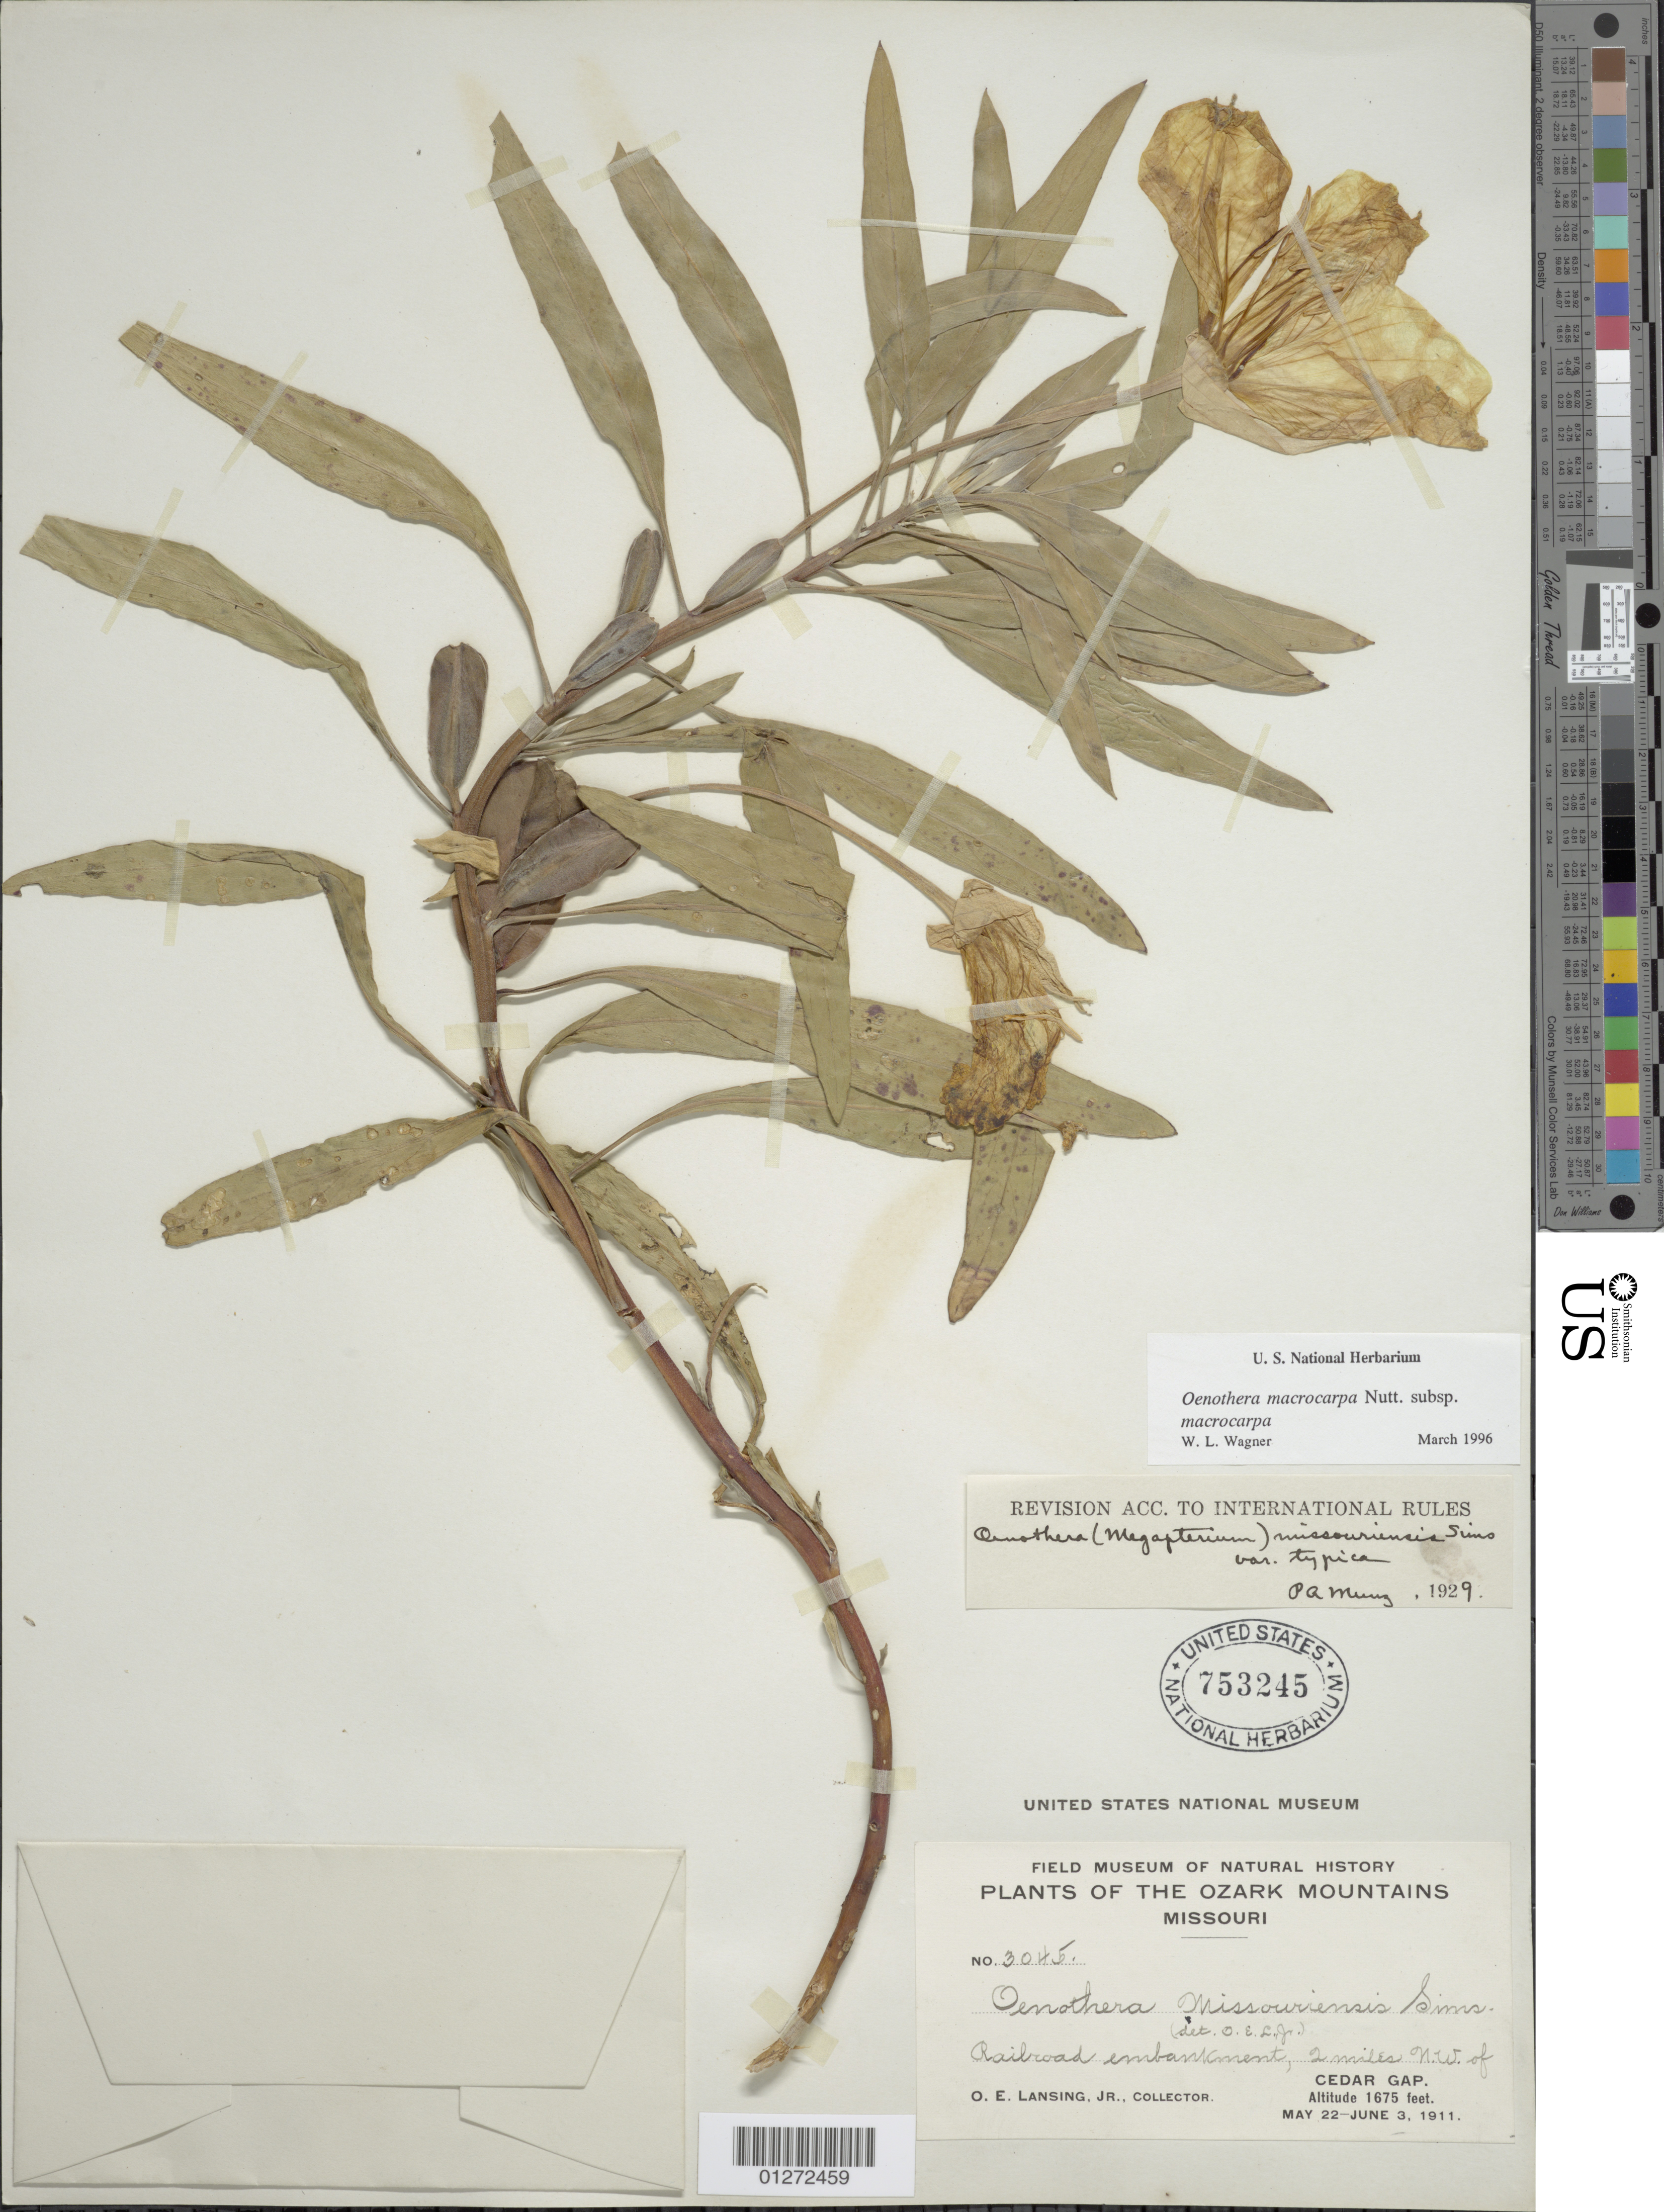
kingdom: Plantae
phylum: Tracheophyta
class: Magnoliopsida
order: Myrtales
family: Onagraceae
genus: Oenothera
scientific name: Oenothera macrocarpa subsp. macrocarpa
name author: Nutt.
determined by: Wagner, W. L., (BOT), Smithsonian Institution - National Museum of Natural History (UNITED STATES)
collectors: O. Lansing Jr.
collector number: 3045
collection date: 1911-05-22/1911-06-03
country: United States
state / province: Missouri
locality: Ozark Mountains, 2 miles NW of of Cedar Gap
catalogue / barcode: US 753245